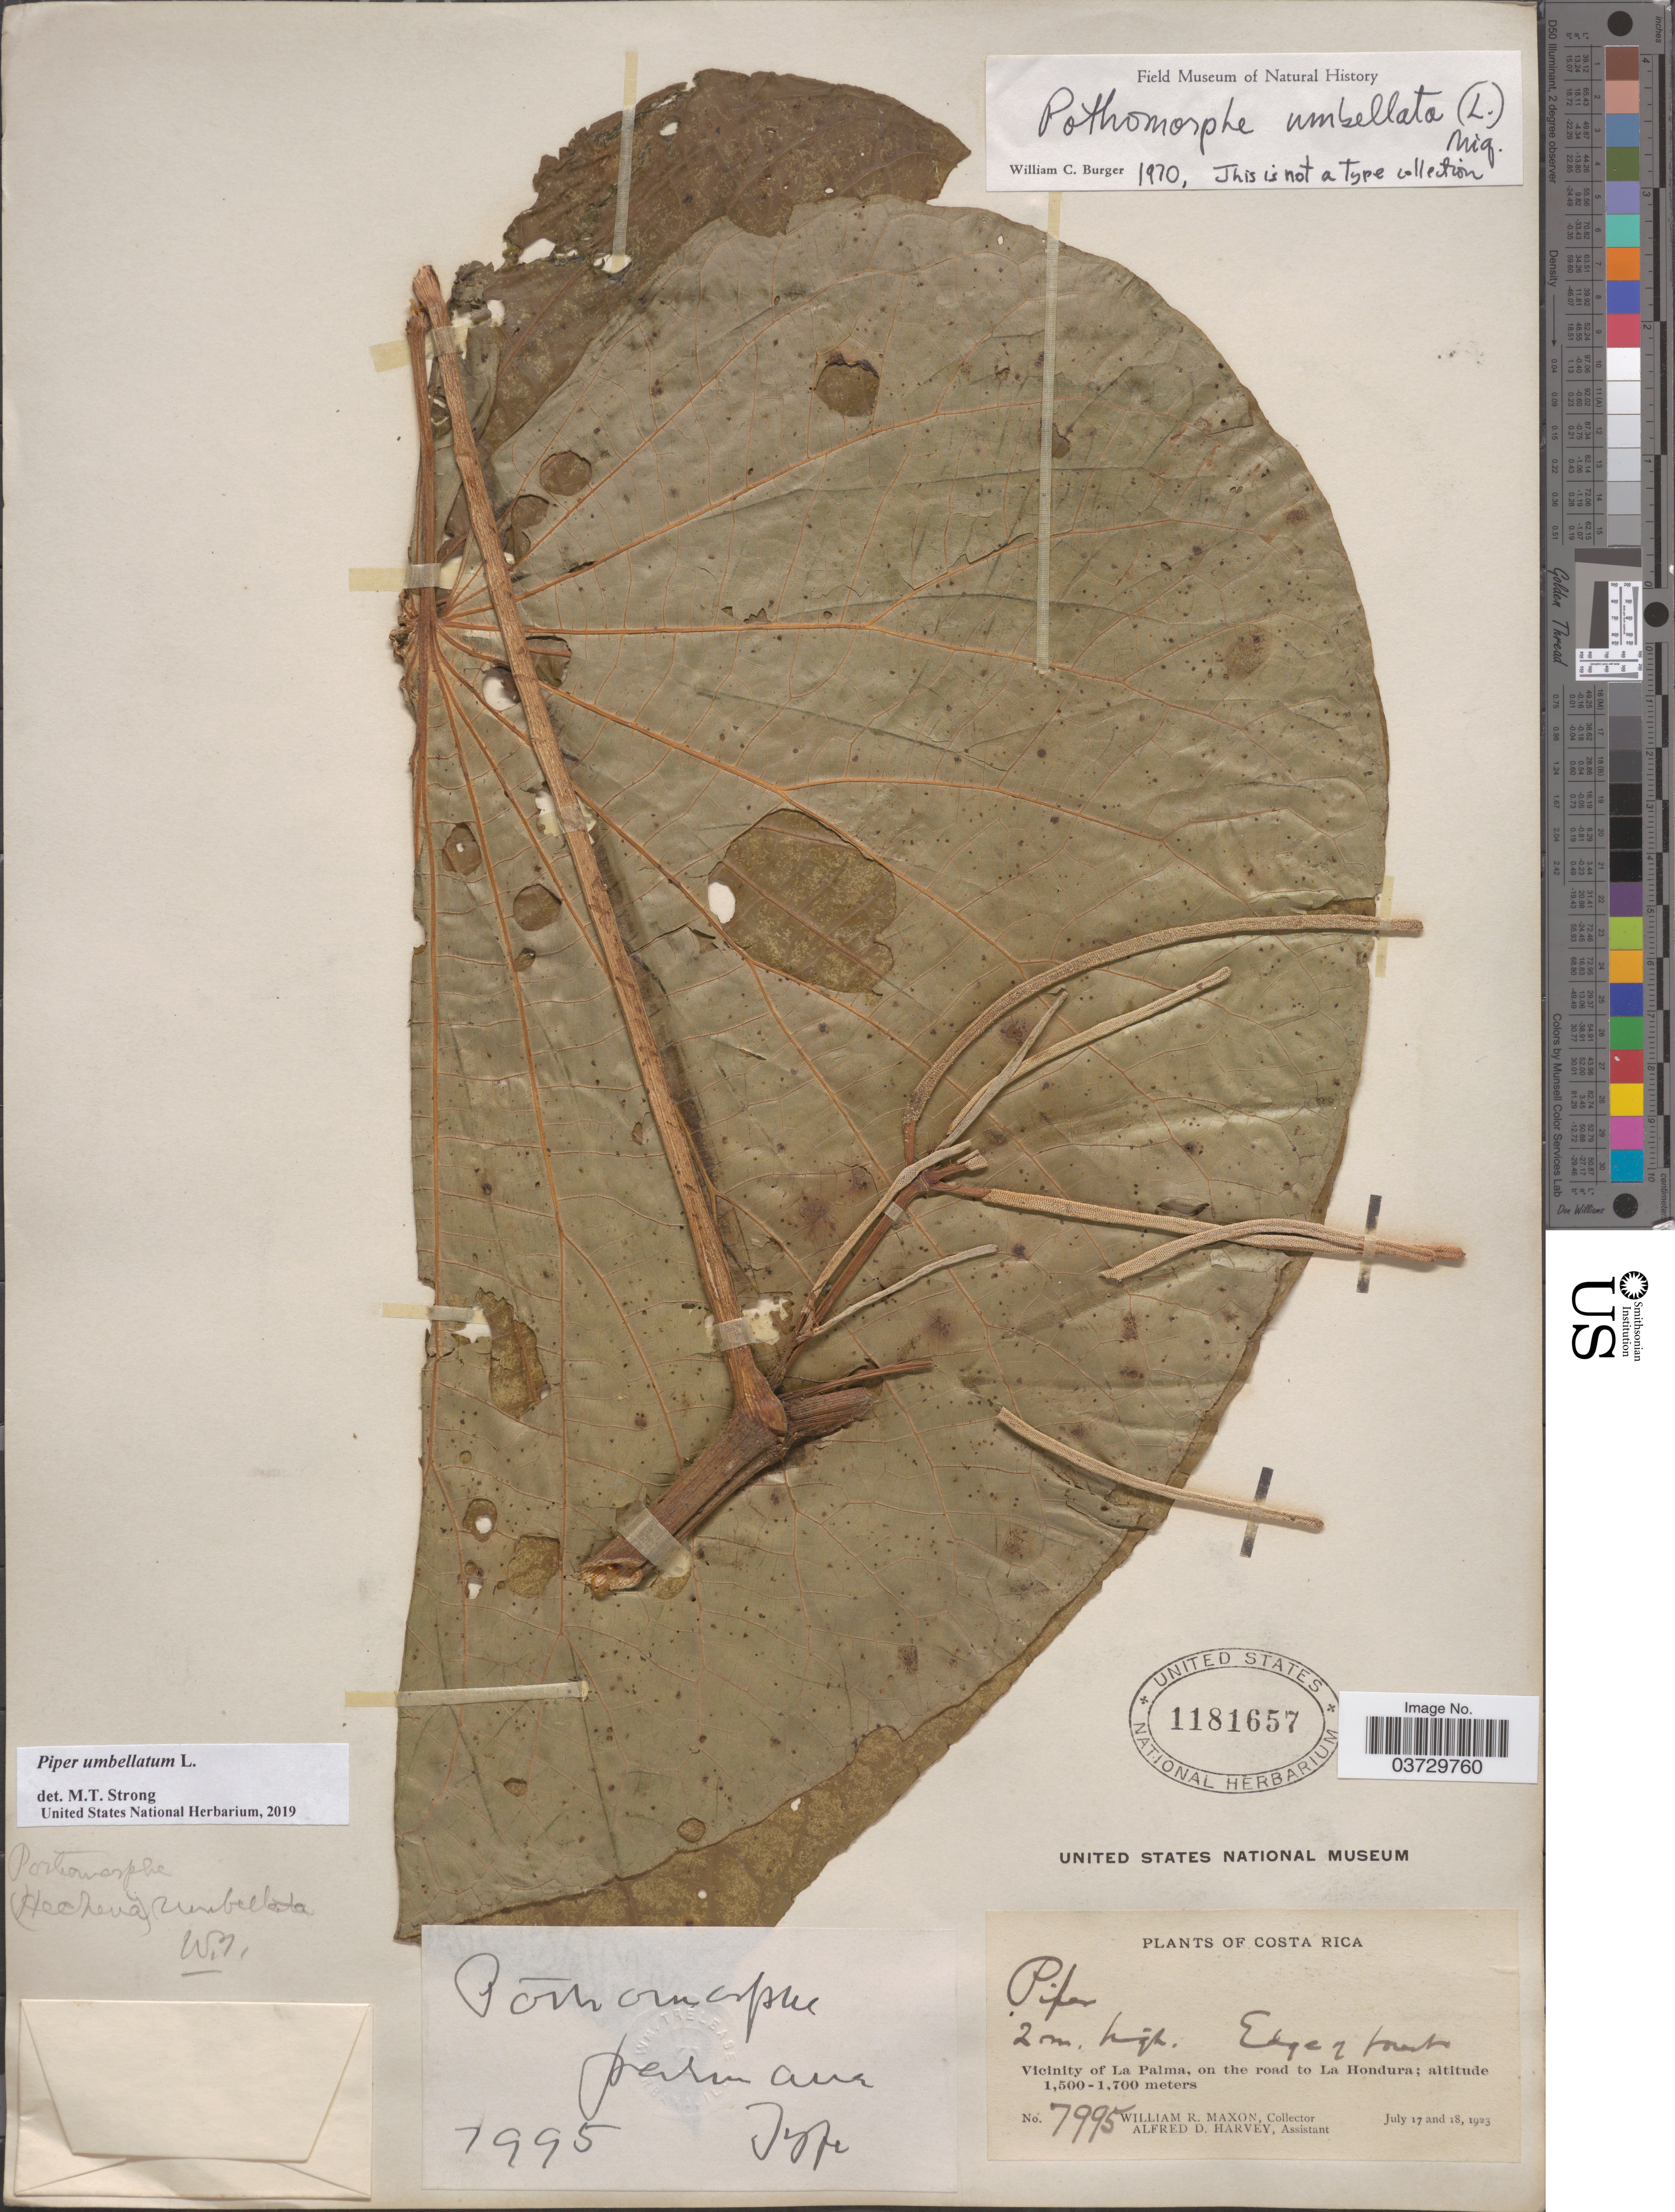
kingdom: Plantae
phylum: Tracheophyta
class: Magnoliopsida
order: Piperales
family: Piperaceae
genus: Piper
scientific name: Piper umbellatum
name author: L.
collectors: W. R. Maxon & A. D. Harvey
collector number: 7995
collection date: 1923-07-17/1923-07-18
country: Costa Rica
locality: Edge of forest. Vicinity of La Palma, on the road to La Hondura.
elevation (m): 1500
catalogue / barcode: US 1181657